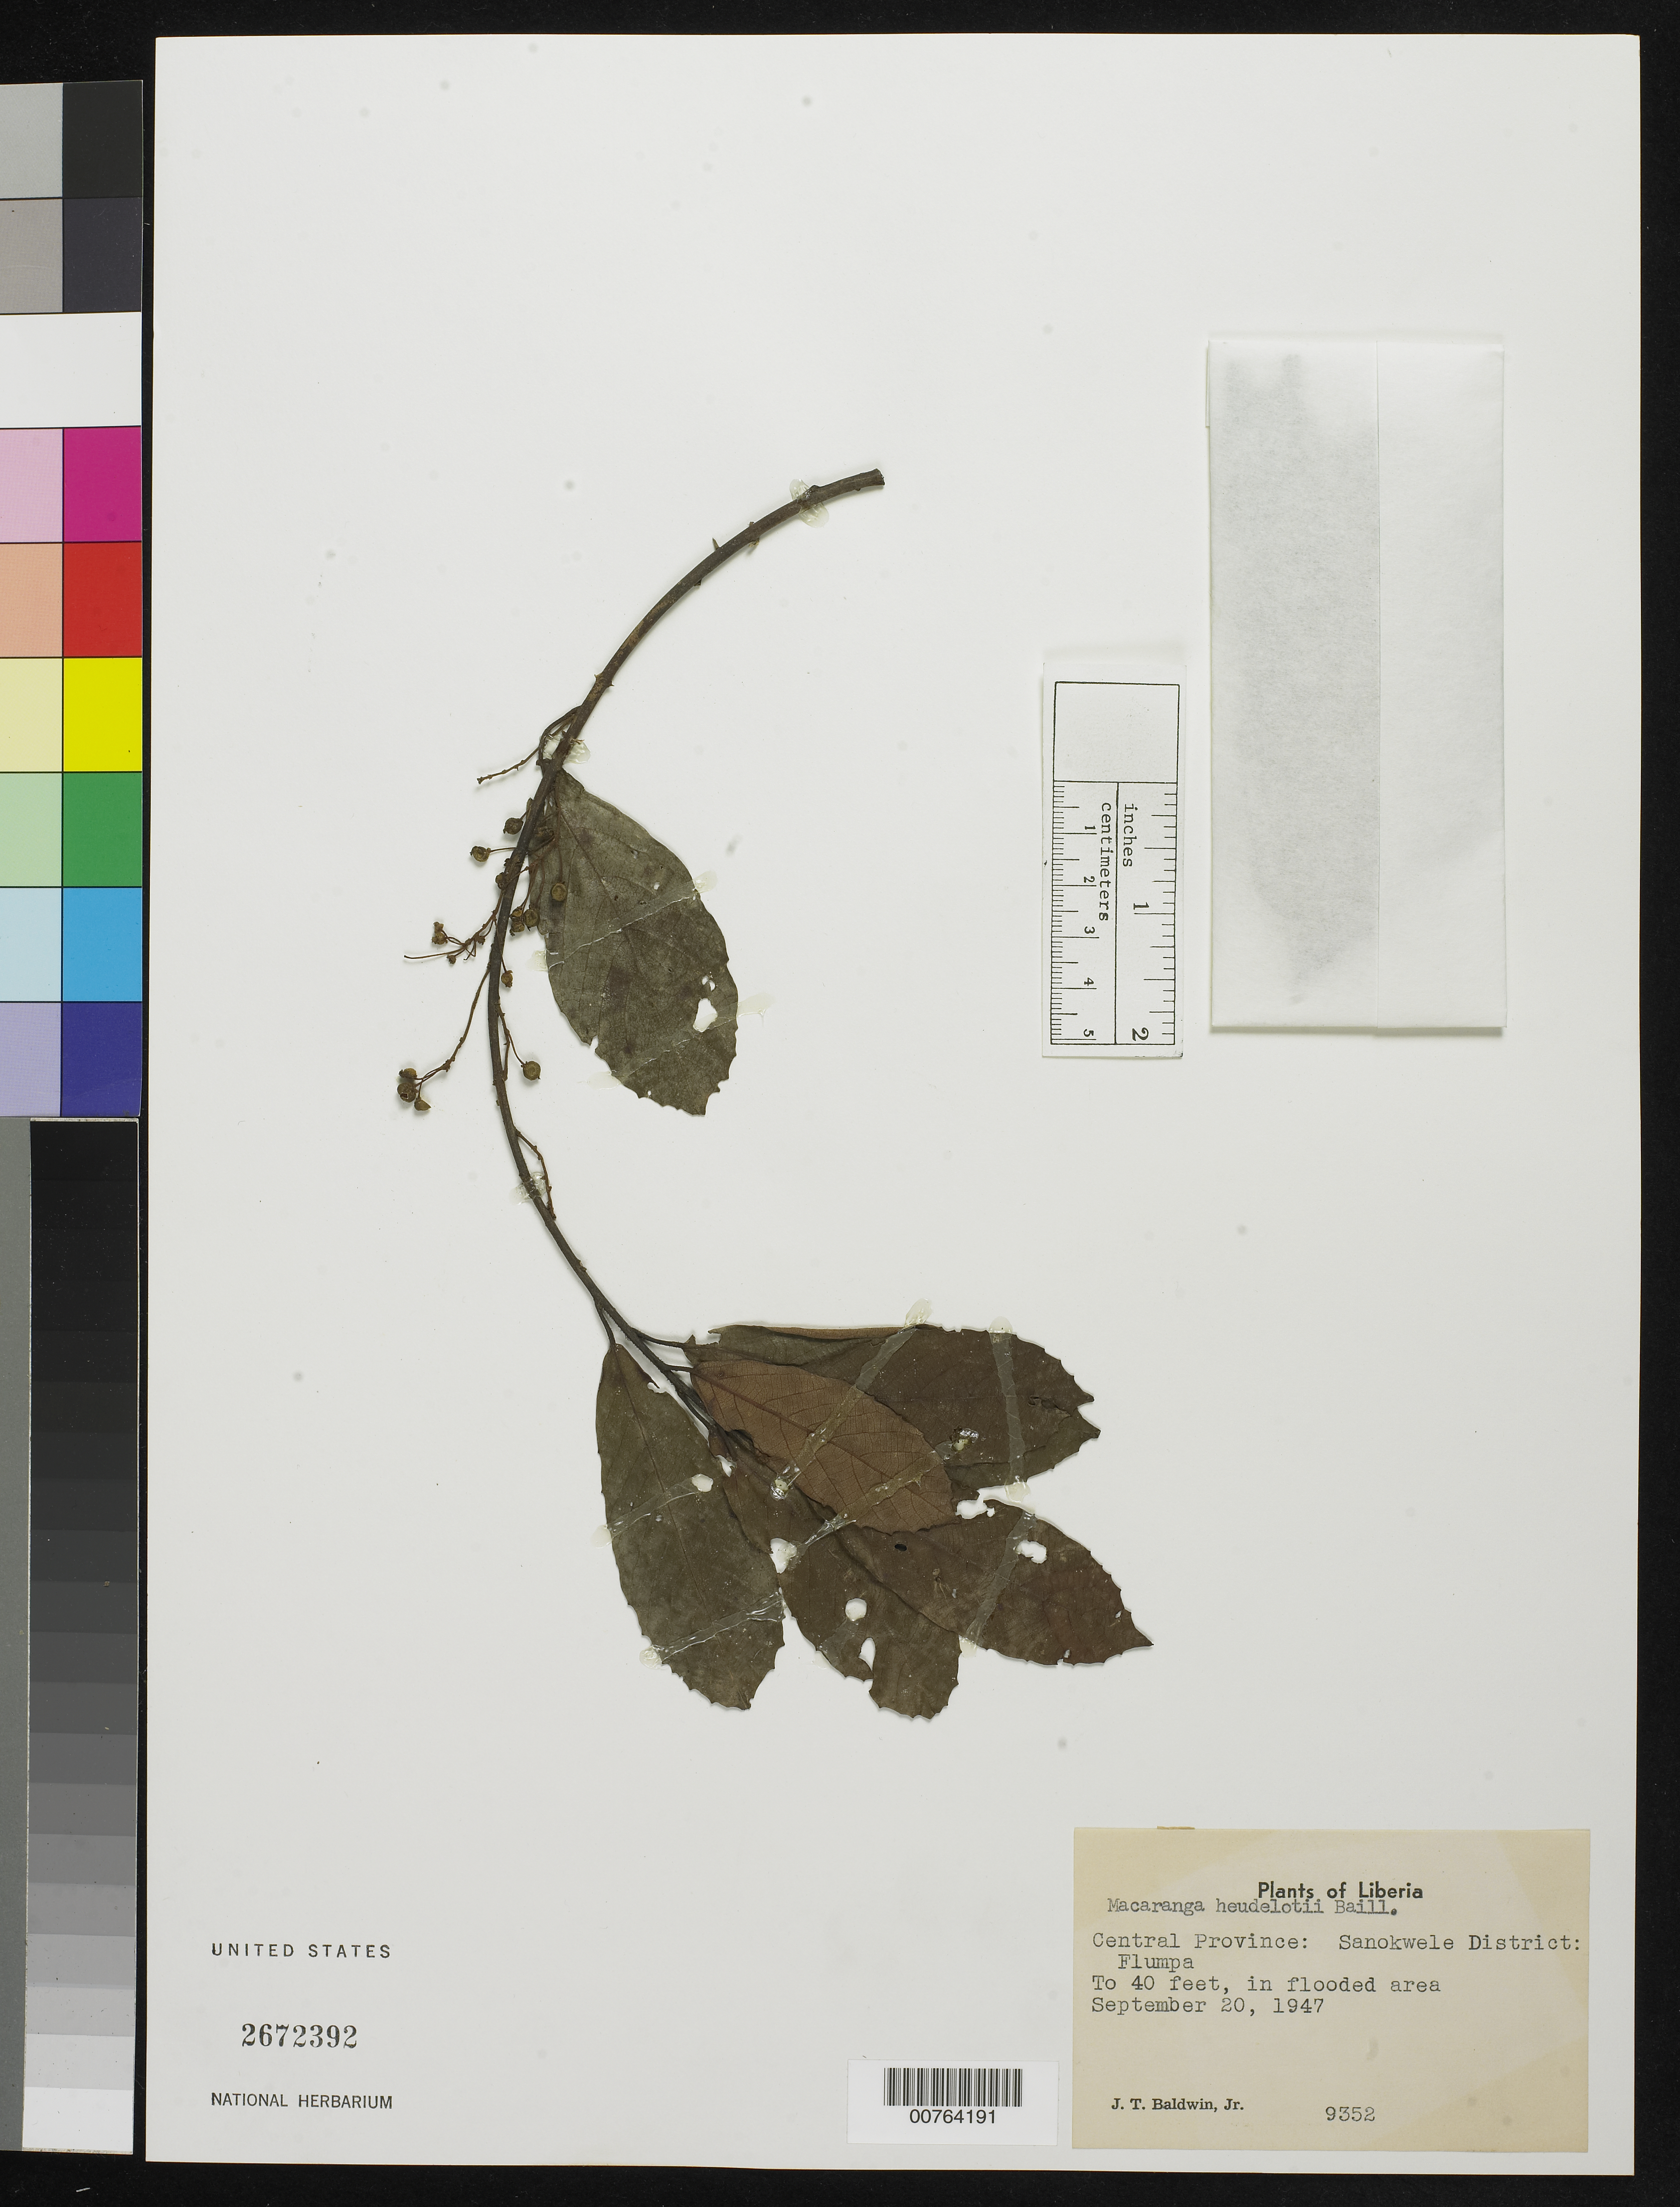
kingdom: Plantae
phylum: Tracheophyta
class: Magnoliopsida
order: Malpighiales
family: Euphorbiaceae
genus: Macaranga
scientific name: Macaranga heudelotii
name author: Baill.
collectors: J. T. Baldwin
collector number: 9352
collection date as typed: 20 Sep 1947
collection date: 1947-09-20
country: Liberia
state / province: Nimba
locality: Central Province: Sanokwele District, Flumpa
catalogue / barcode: US 2672392